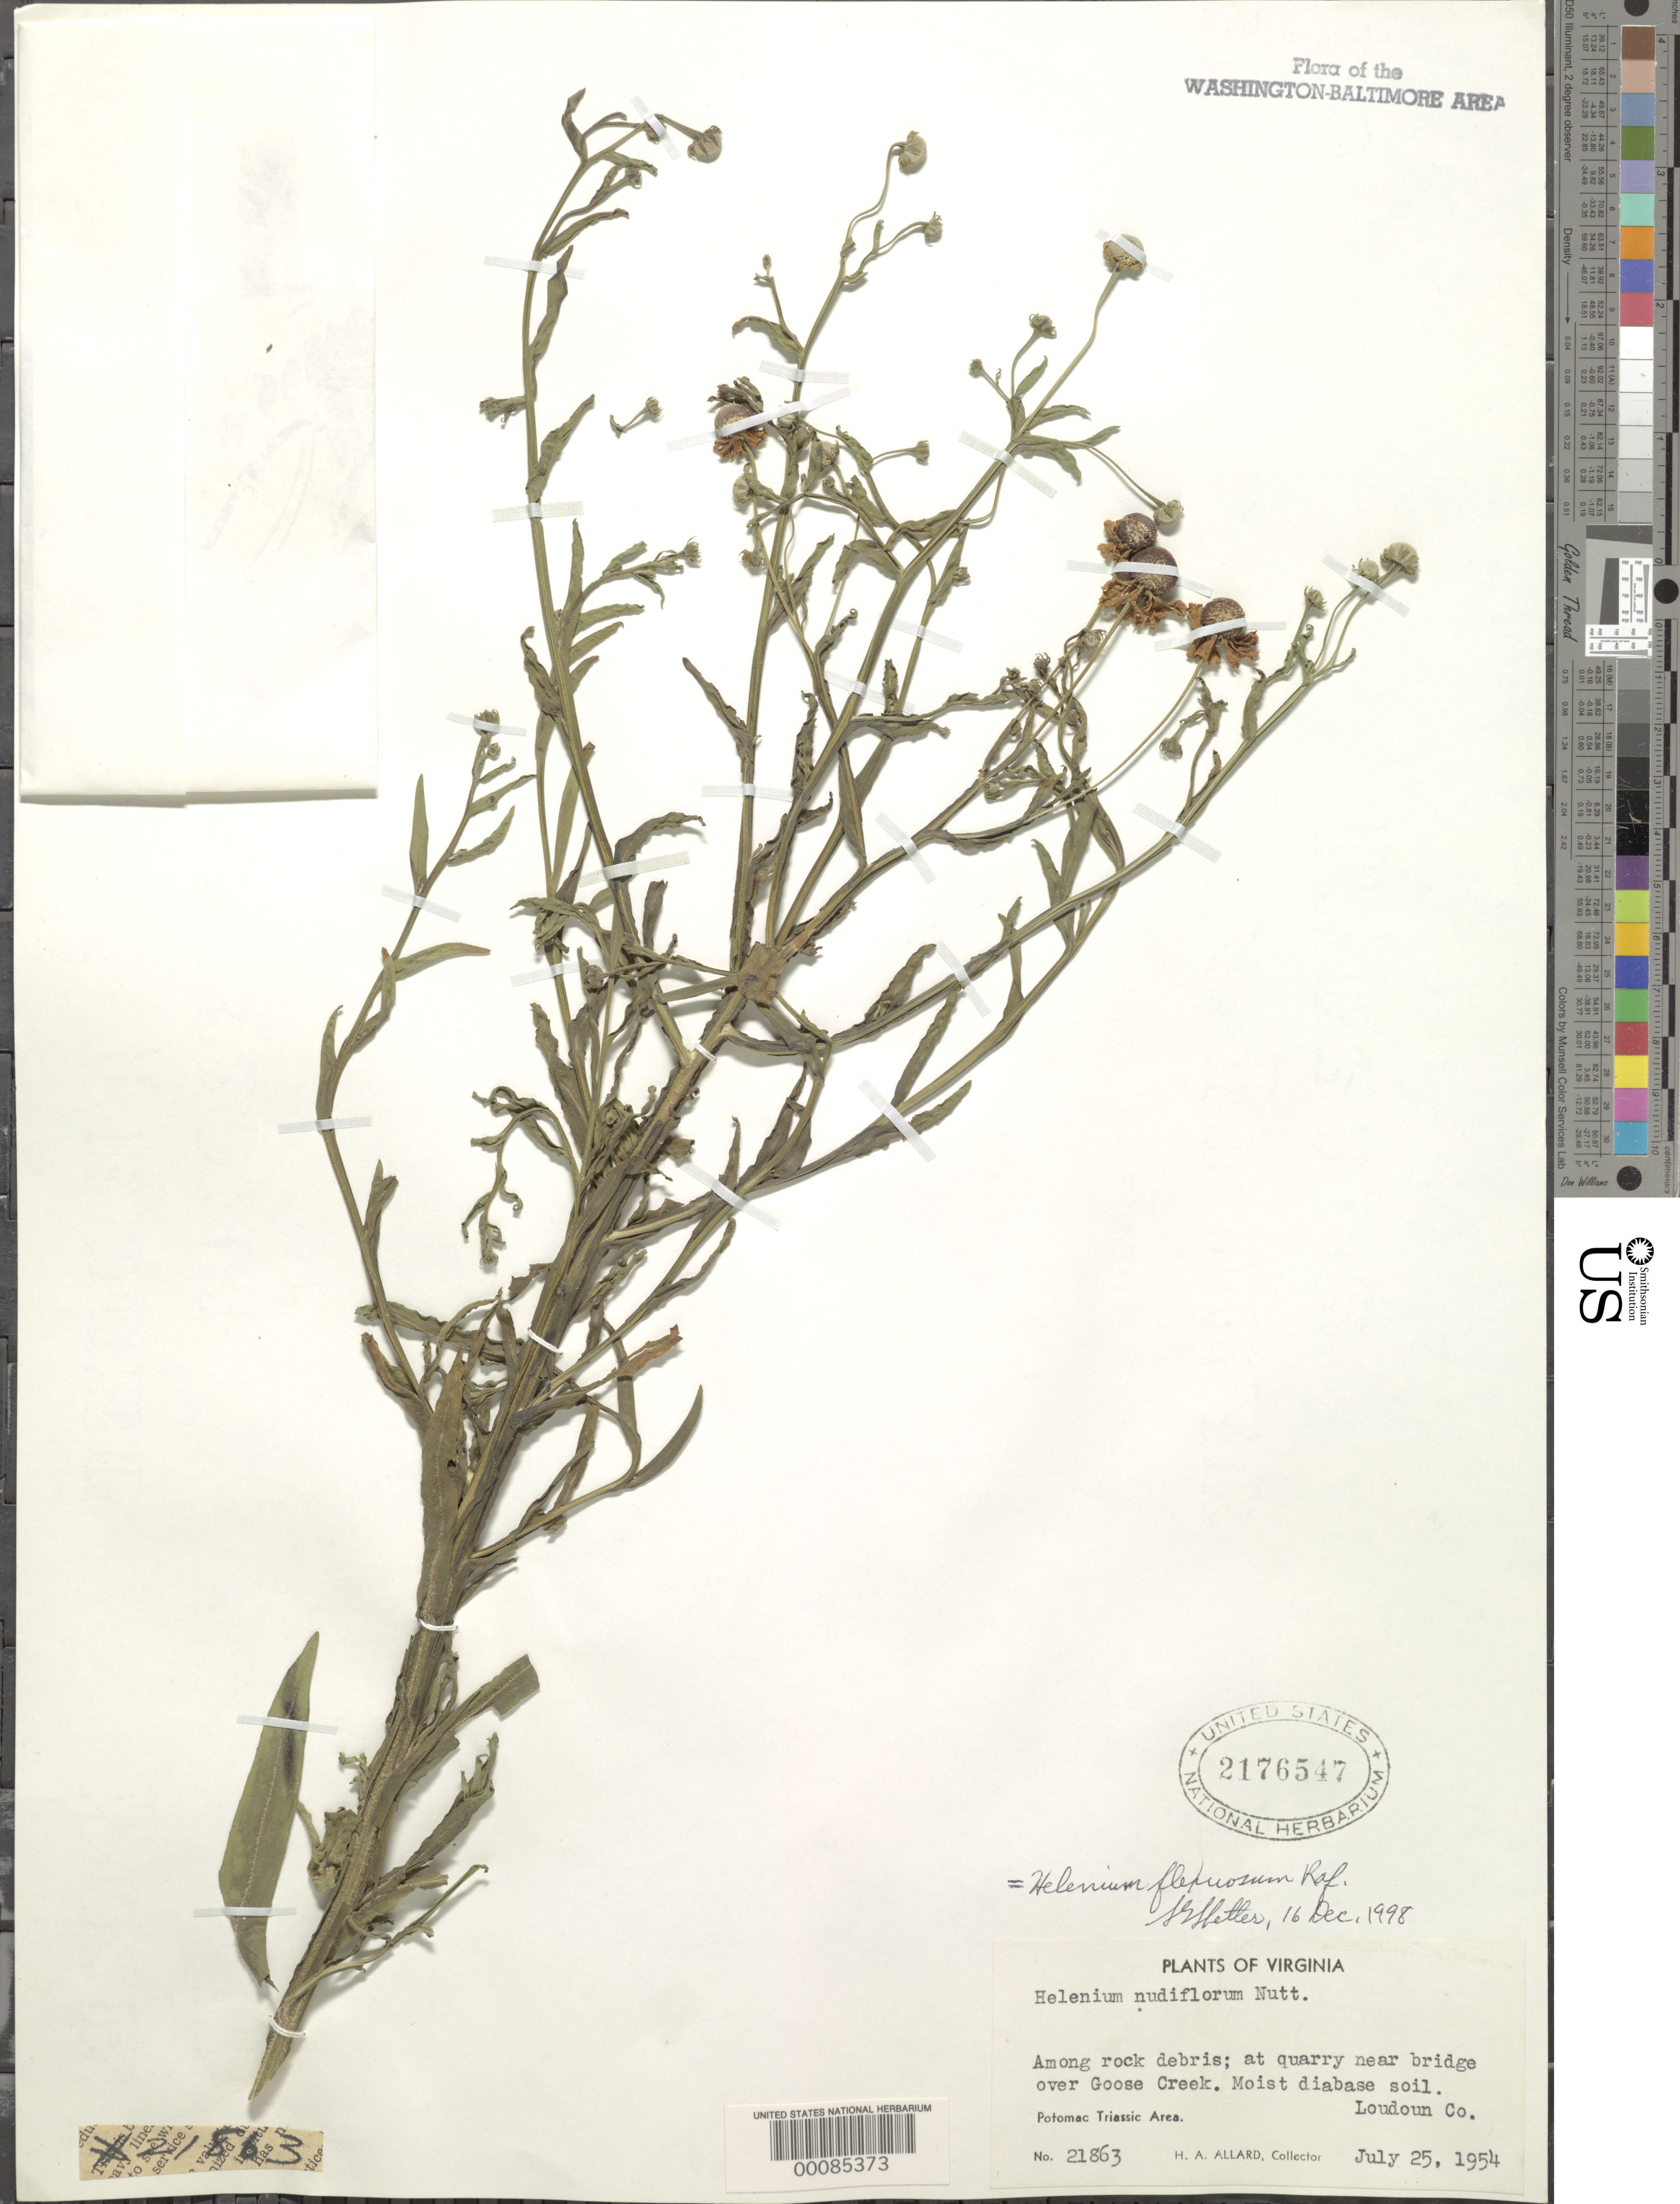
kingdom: Plantae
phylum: Tracheophyta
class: Magnoliopsida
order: Asterales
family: Asteraceae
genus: Helenium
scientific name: Helenium flexuosum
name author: Raf.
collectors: H. A. Allard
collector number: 21863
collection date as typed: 25 Jul 1954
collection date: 1954-07-25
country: United States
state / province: Virginia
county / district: Loudoun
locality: Quarry near Bridge over Goose Creek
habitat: Rock debris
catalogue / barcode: US 2176547